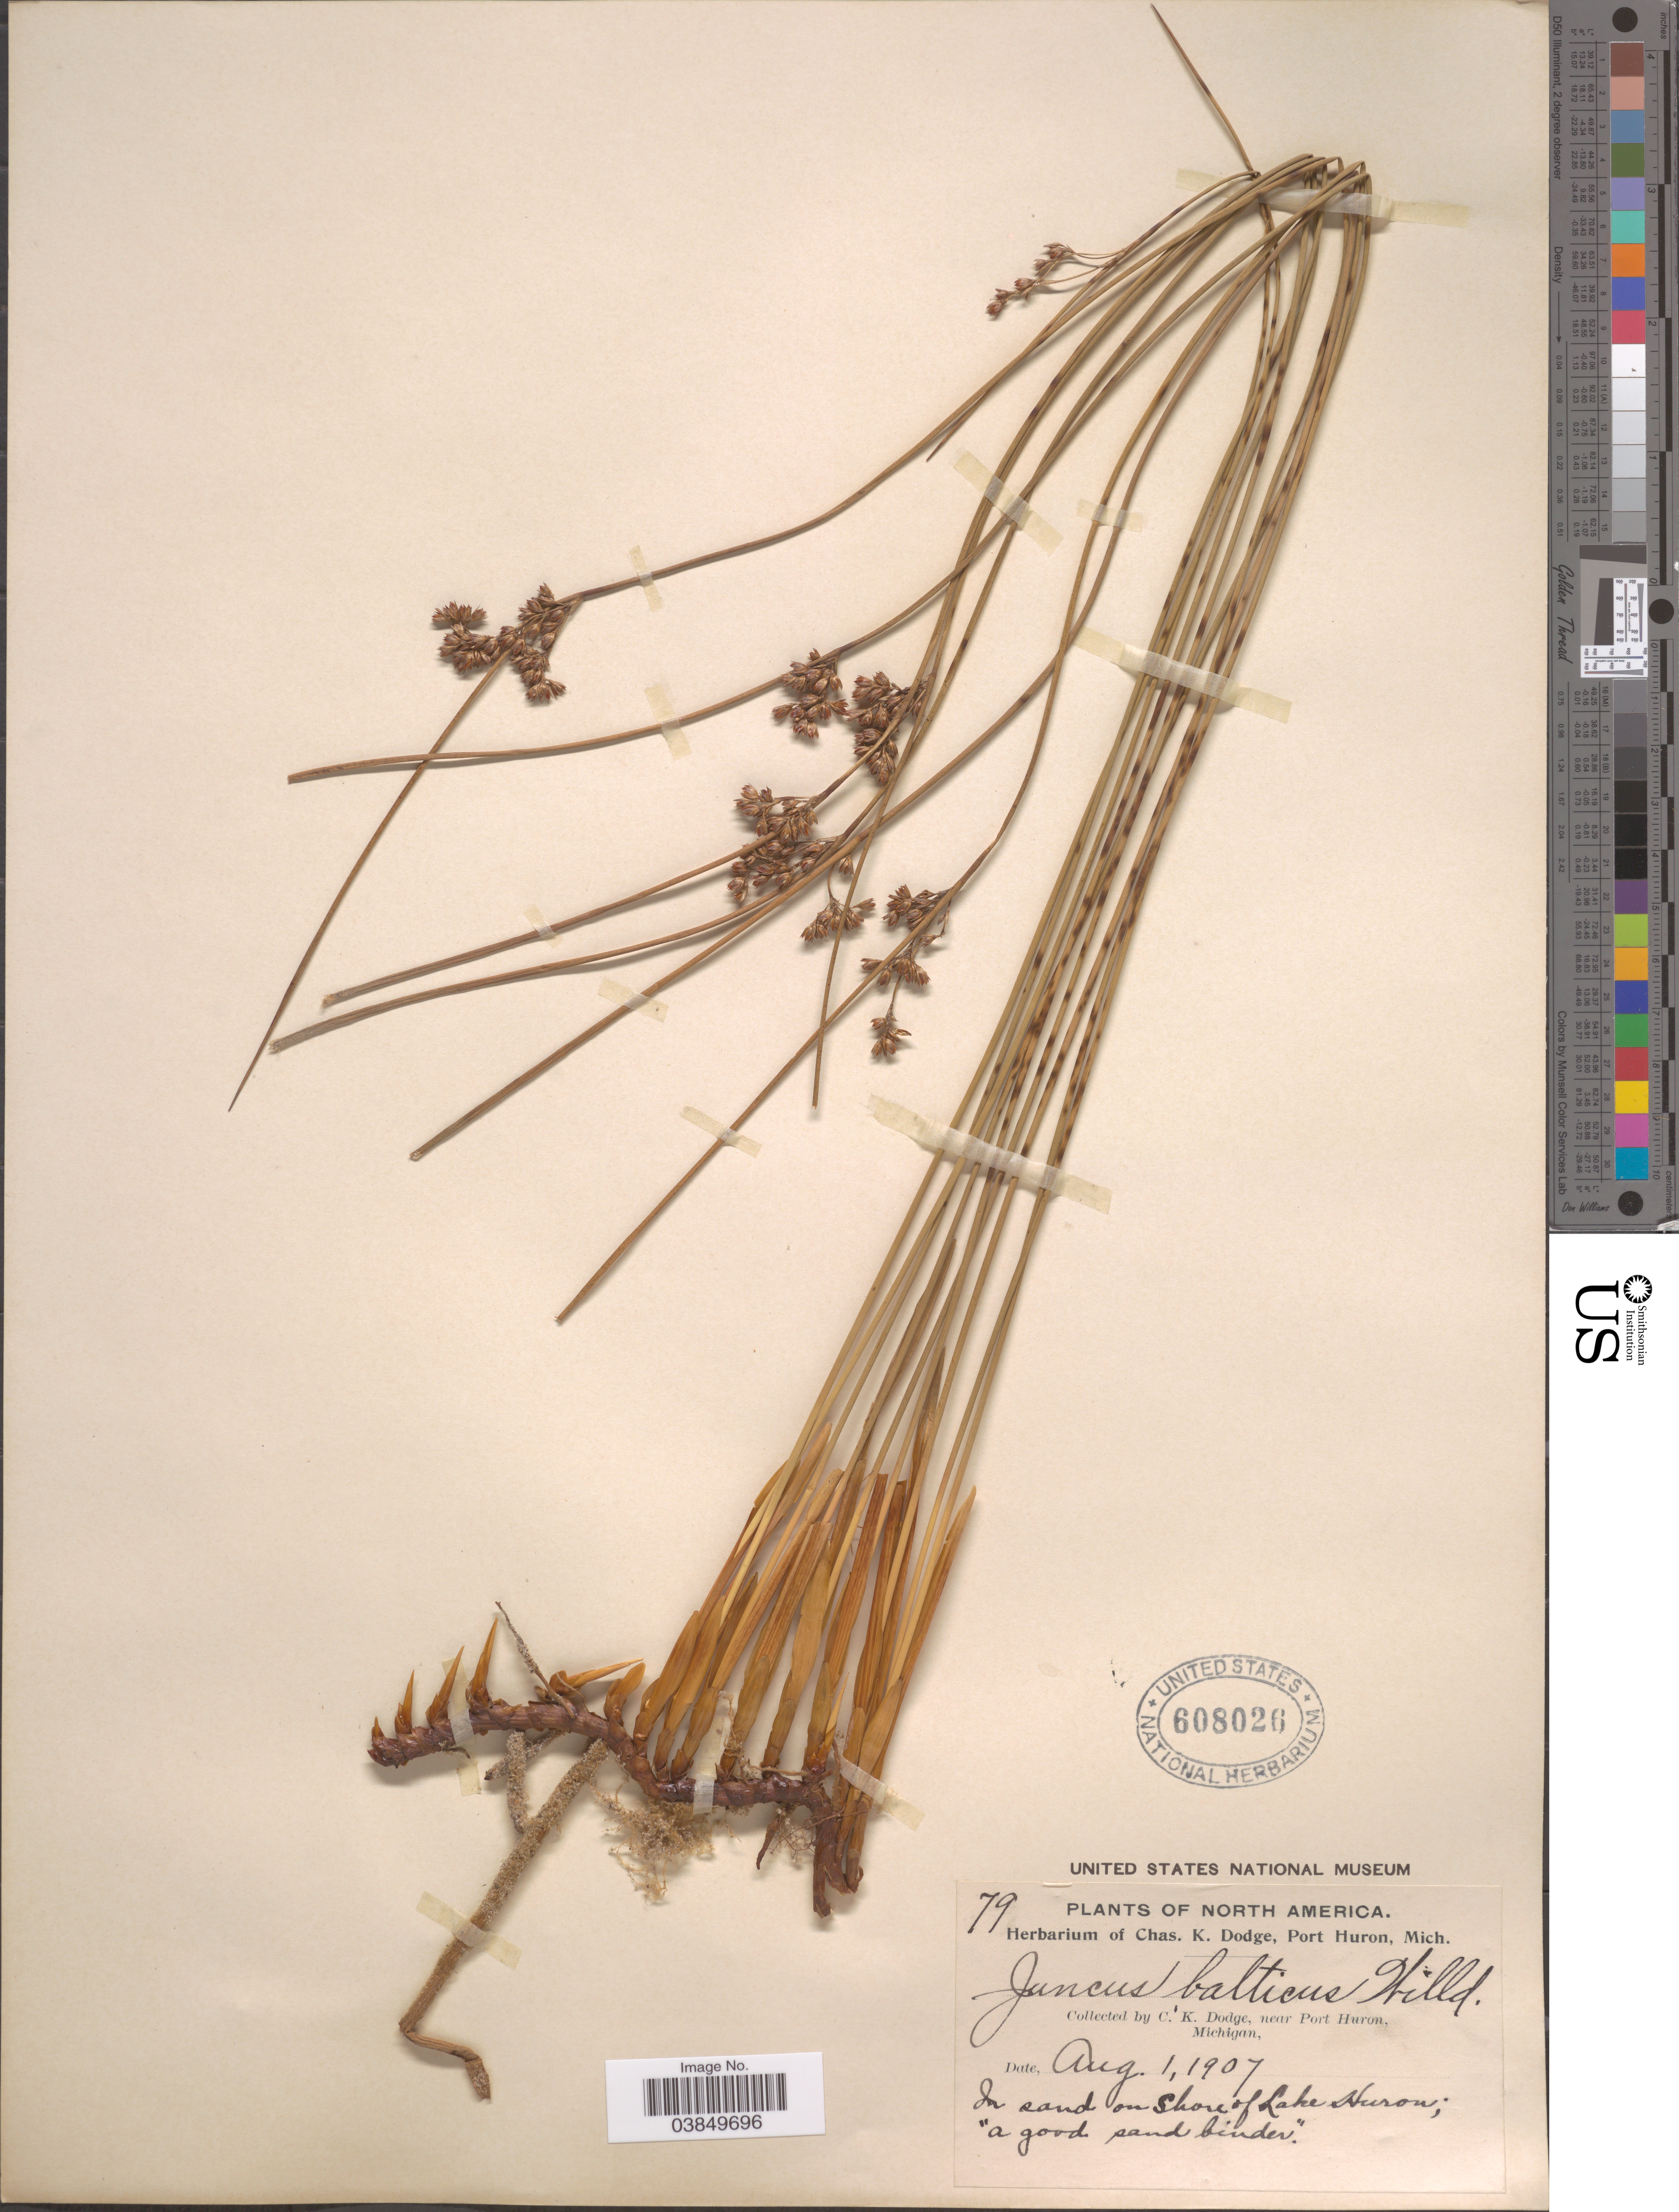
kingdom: Plantae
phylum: Tracheophyta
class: Liliopsida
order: Poales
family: Juncaceae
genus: Juncus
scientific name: Juncus balticus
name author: Willd.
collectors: C. Dodge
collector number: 79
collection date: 1907-08-01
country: United States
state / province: Michigan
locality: Near Port Huron. In sand on Shore of Lake Huron.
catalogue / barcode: US 608026